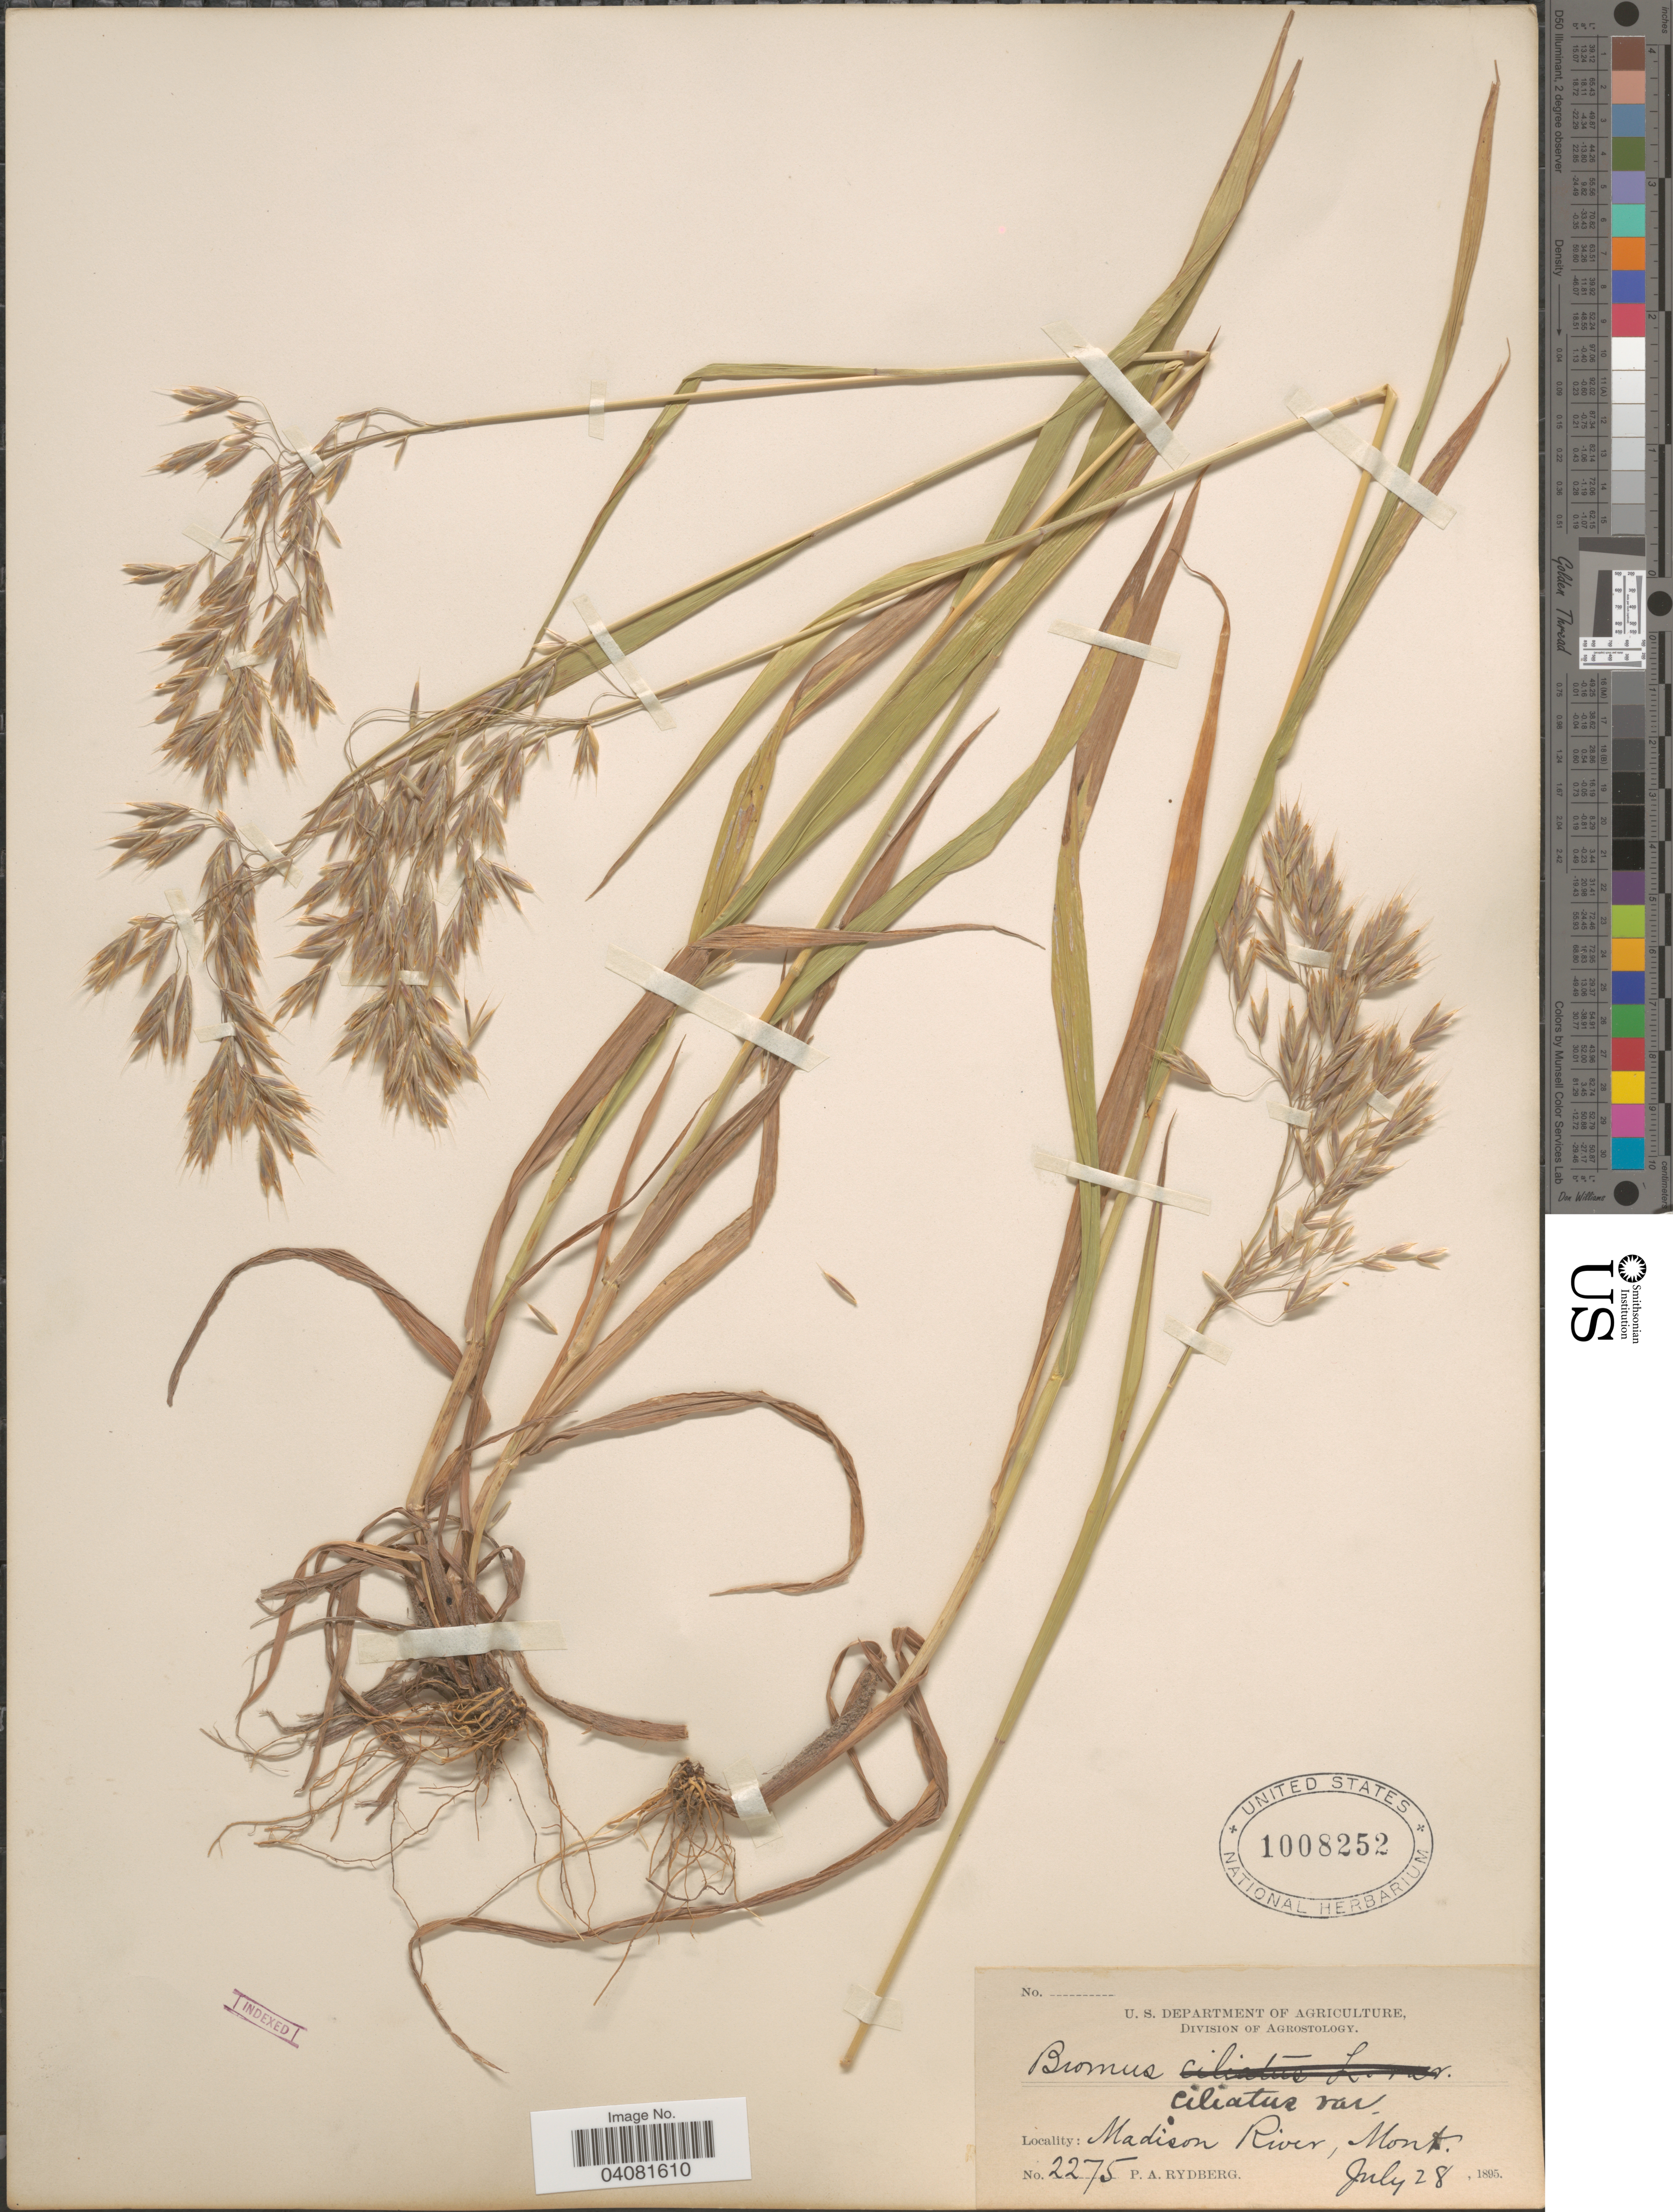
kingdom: Plantae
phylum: Tracheophyta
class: Liliopsida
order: Poales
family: Poaceae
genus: Bromus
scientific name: Bromus ciliatus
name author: L.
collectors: P. A. Rydberg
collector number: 2275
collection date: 1895-07-28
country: United States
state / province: Montana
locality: Madison River.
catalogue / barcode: US 1008252